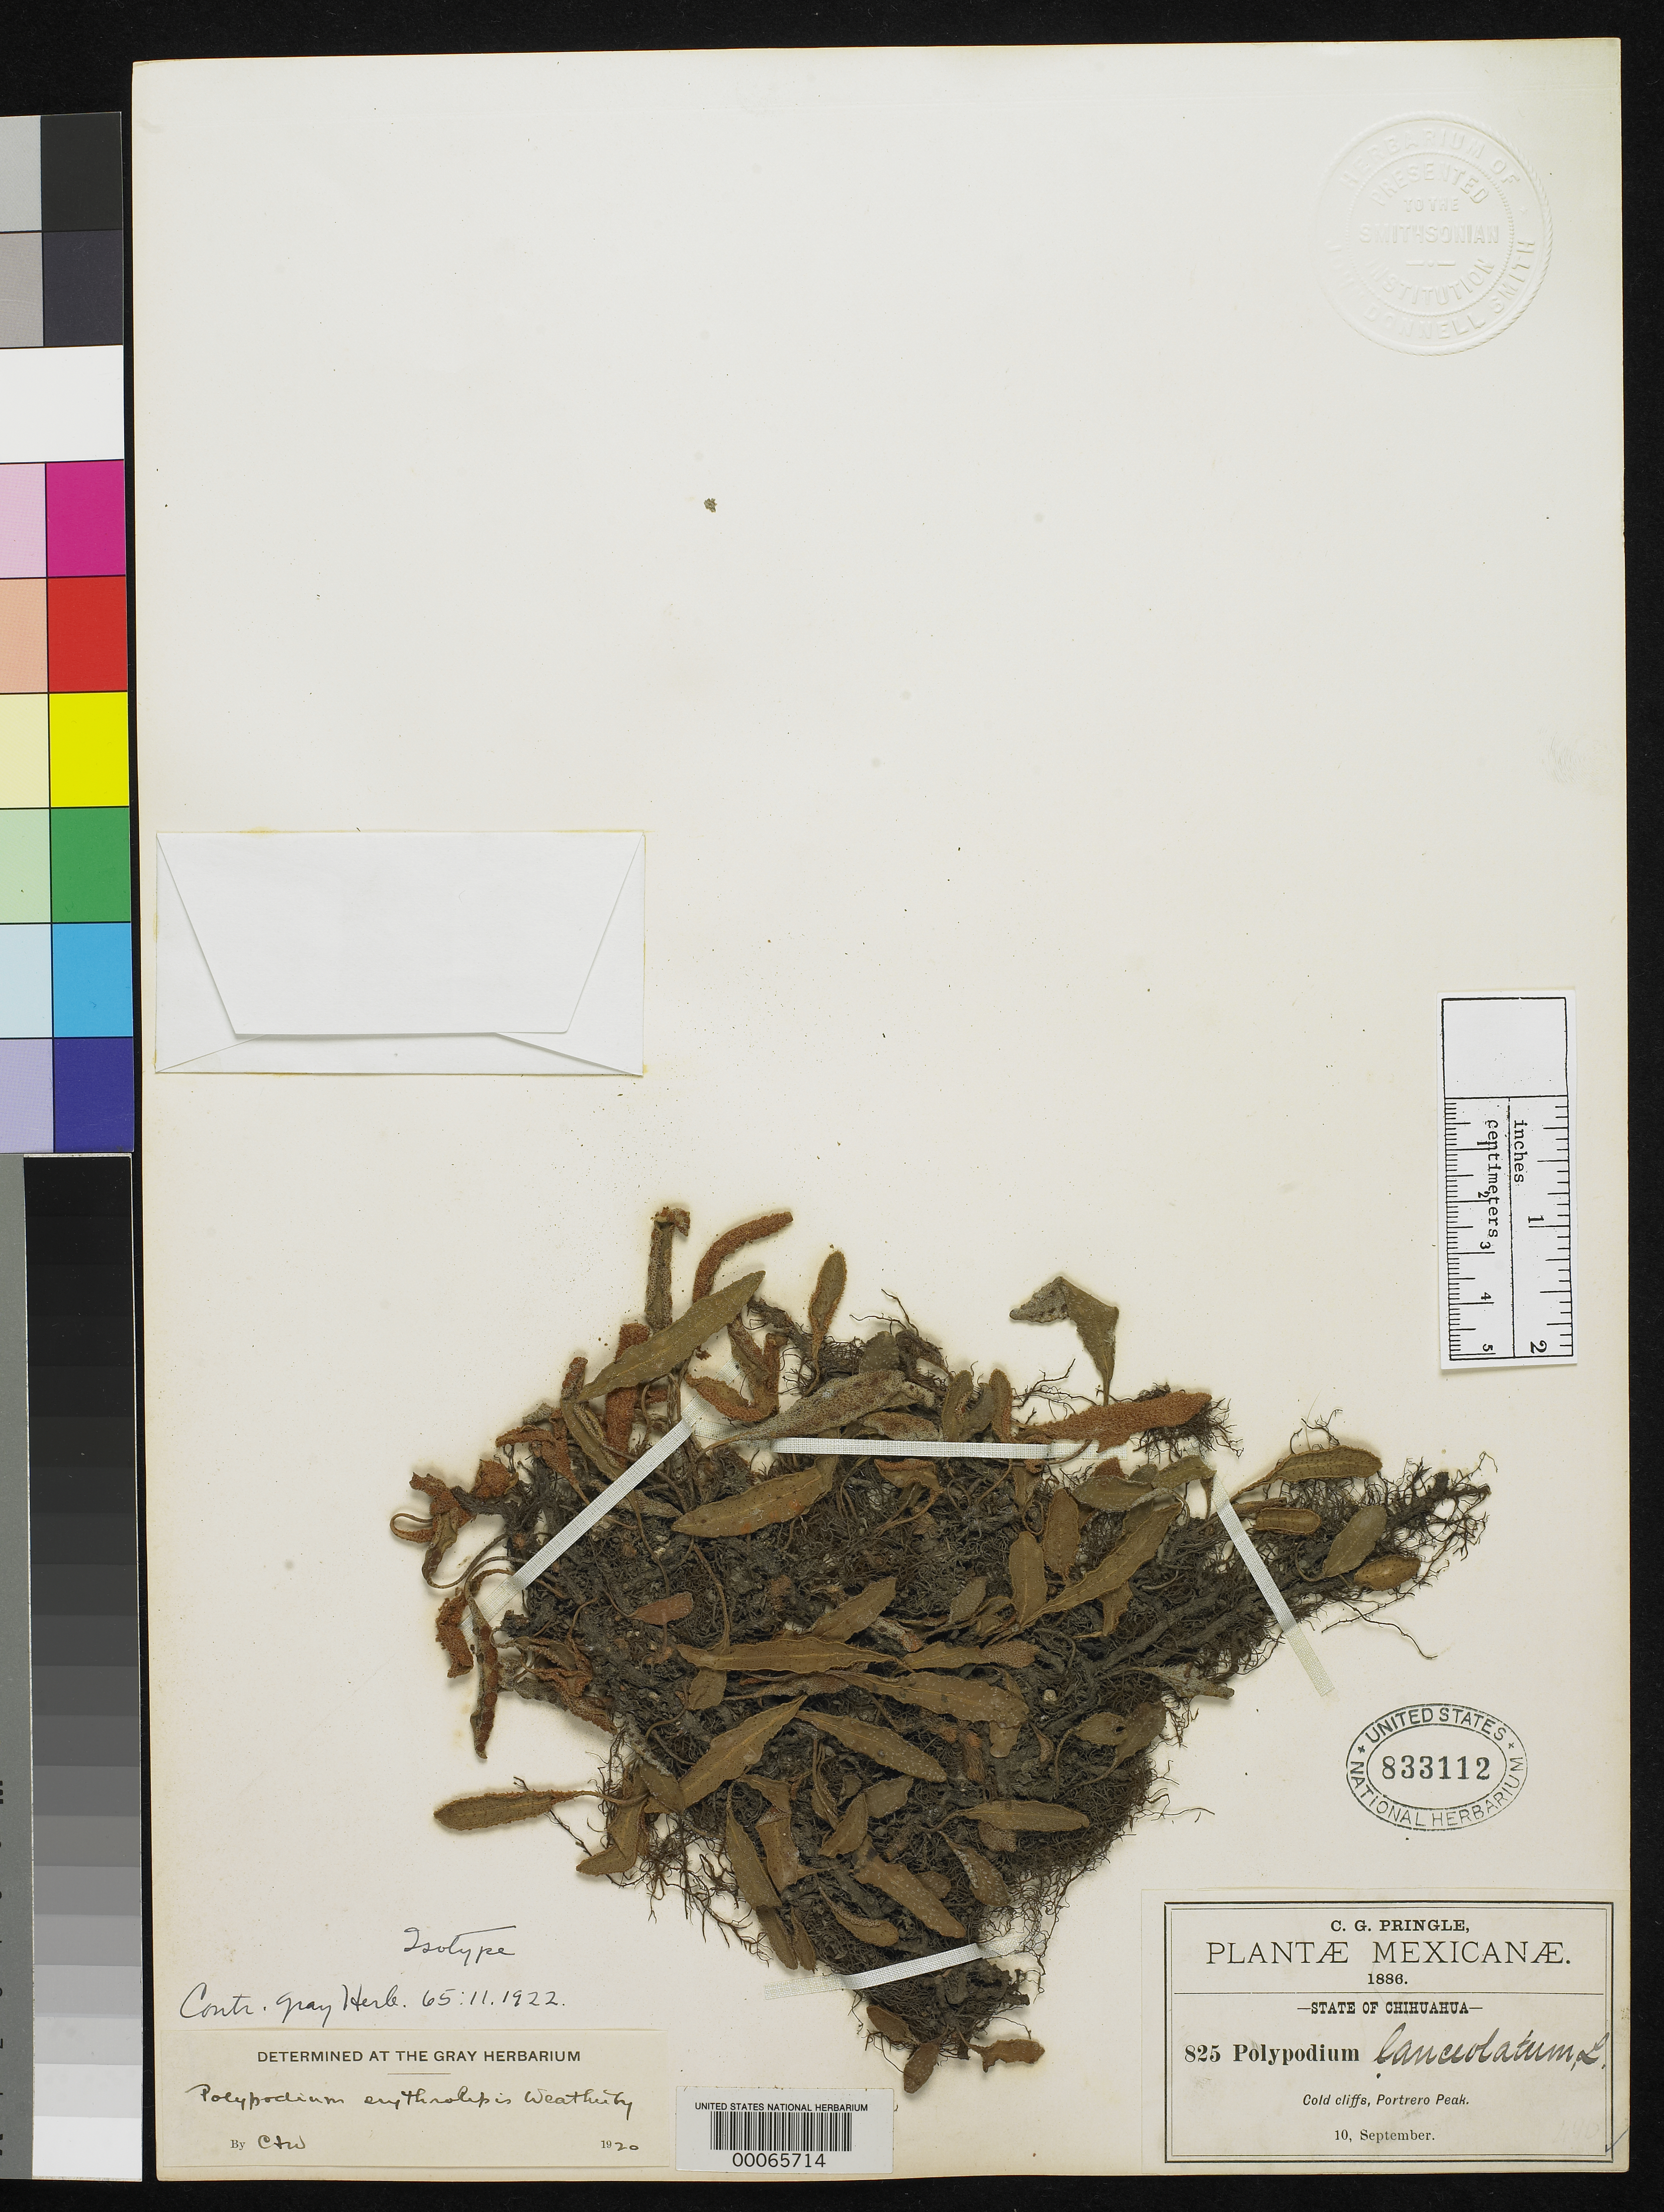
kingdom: Plantae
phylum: Tracheophyta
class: Polypodiopsida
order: Polypodiales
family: Polypodiaceae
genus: Polypodium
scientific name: Polypodium erythrolepis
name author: Weath.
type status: Isotype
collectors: C. G. Pringle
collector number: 825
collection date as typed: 10 Sep 1886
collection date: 1886-09-10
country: Mexico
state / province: Chihuahua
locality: Portrero Peak.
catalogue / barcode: US 833112